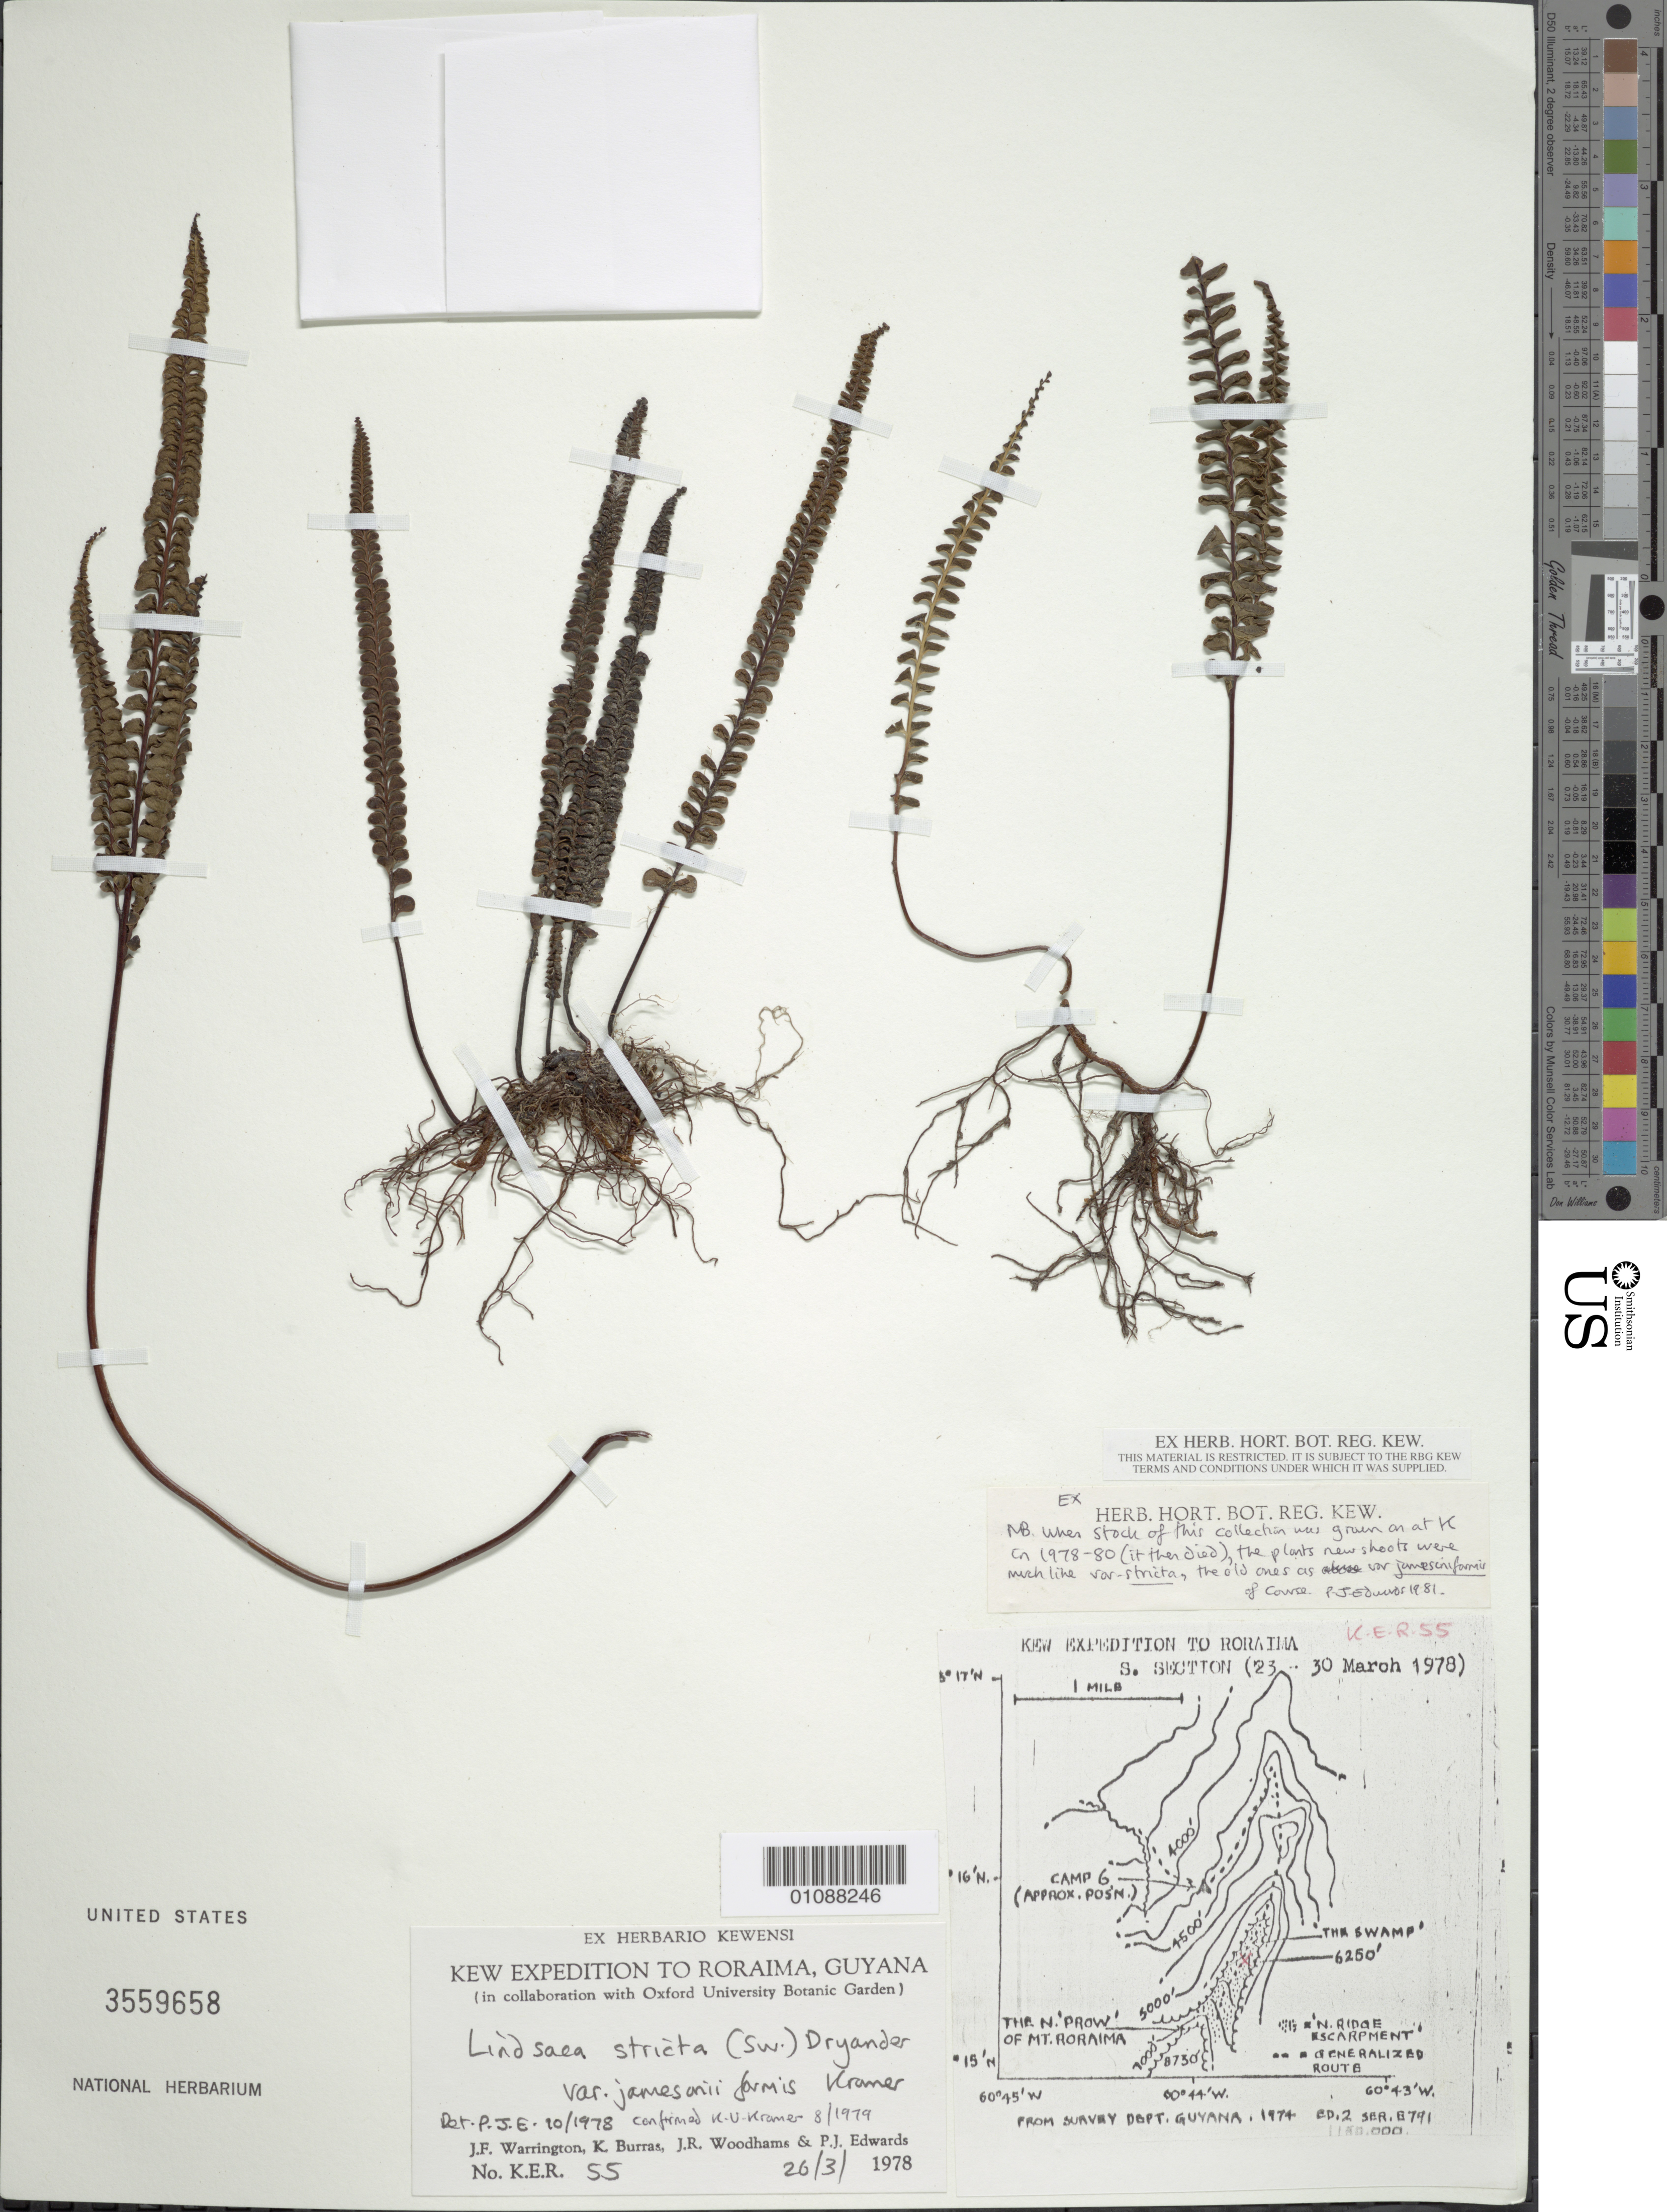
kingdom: Plantae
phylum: Tracheophyta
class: Polypodiopsida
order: Polypodiales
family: Lindsaeaceae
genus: Lindsaea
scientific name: Lindsaea stricta var. jamesoniiformis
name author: K.U. Kramer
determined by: Kramer, K. U.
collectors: J. Warrington, K. Burras, J. Woodhams & P. Edwards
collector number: KER 55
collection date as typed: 26-Mar-78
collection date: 1978-03-26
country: Guyana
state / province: Cuyuni-Mazaruni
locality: Mt. Roraima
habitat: Swamp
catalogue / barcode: US 3559658